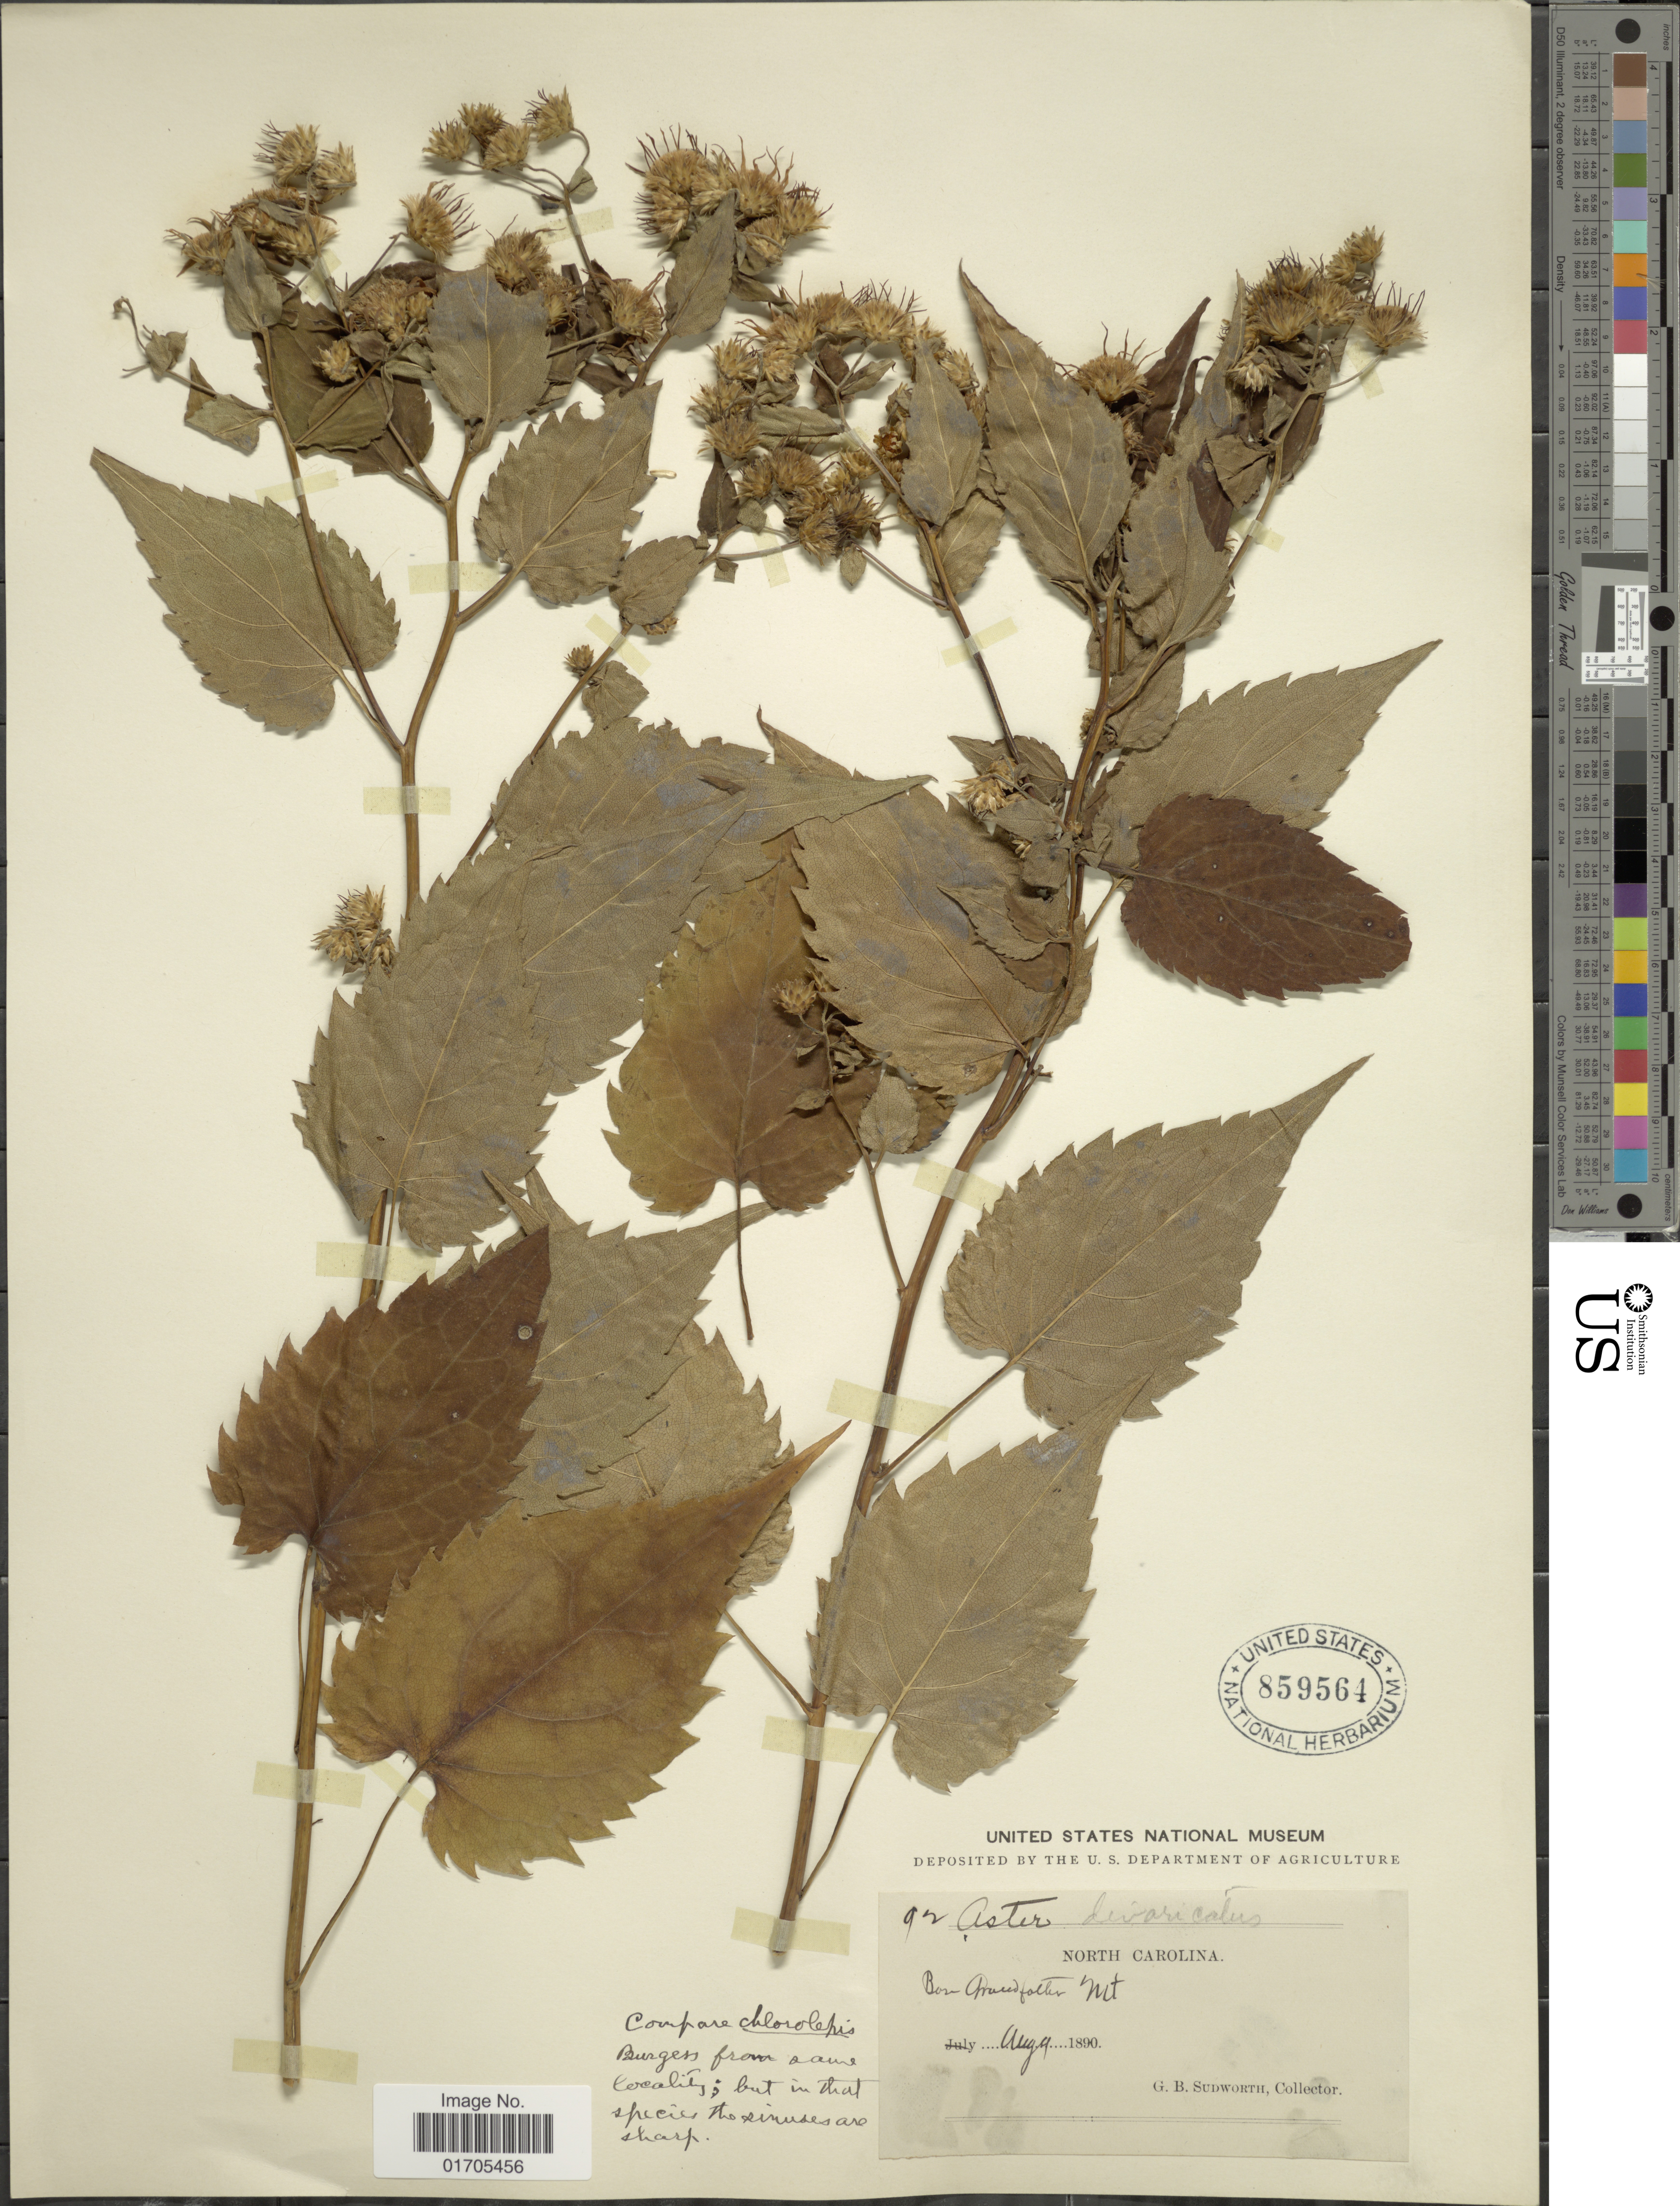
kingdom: Plantae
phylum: Tracheophyta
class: Magnoliopsida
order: Asterales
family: Asteraceae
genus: Eurybia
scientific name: Eurybia divaricata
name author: (L.) G.L. Nesom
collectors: G. B. Sudworth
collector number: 92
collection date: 1890-08-09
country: United States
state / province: North Carolina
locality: North Carolina. Bon Grand fother Mt.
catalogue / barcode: US 859564